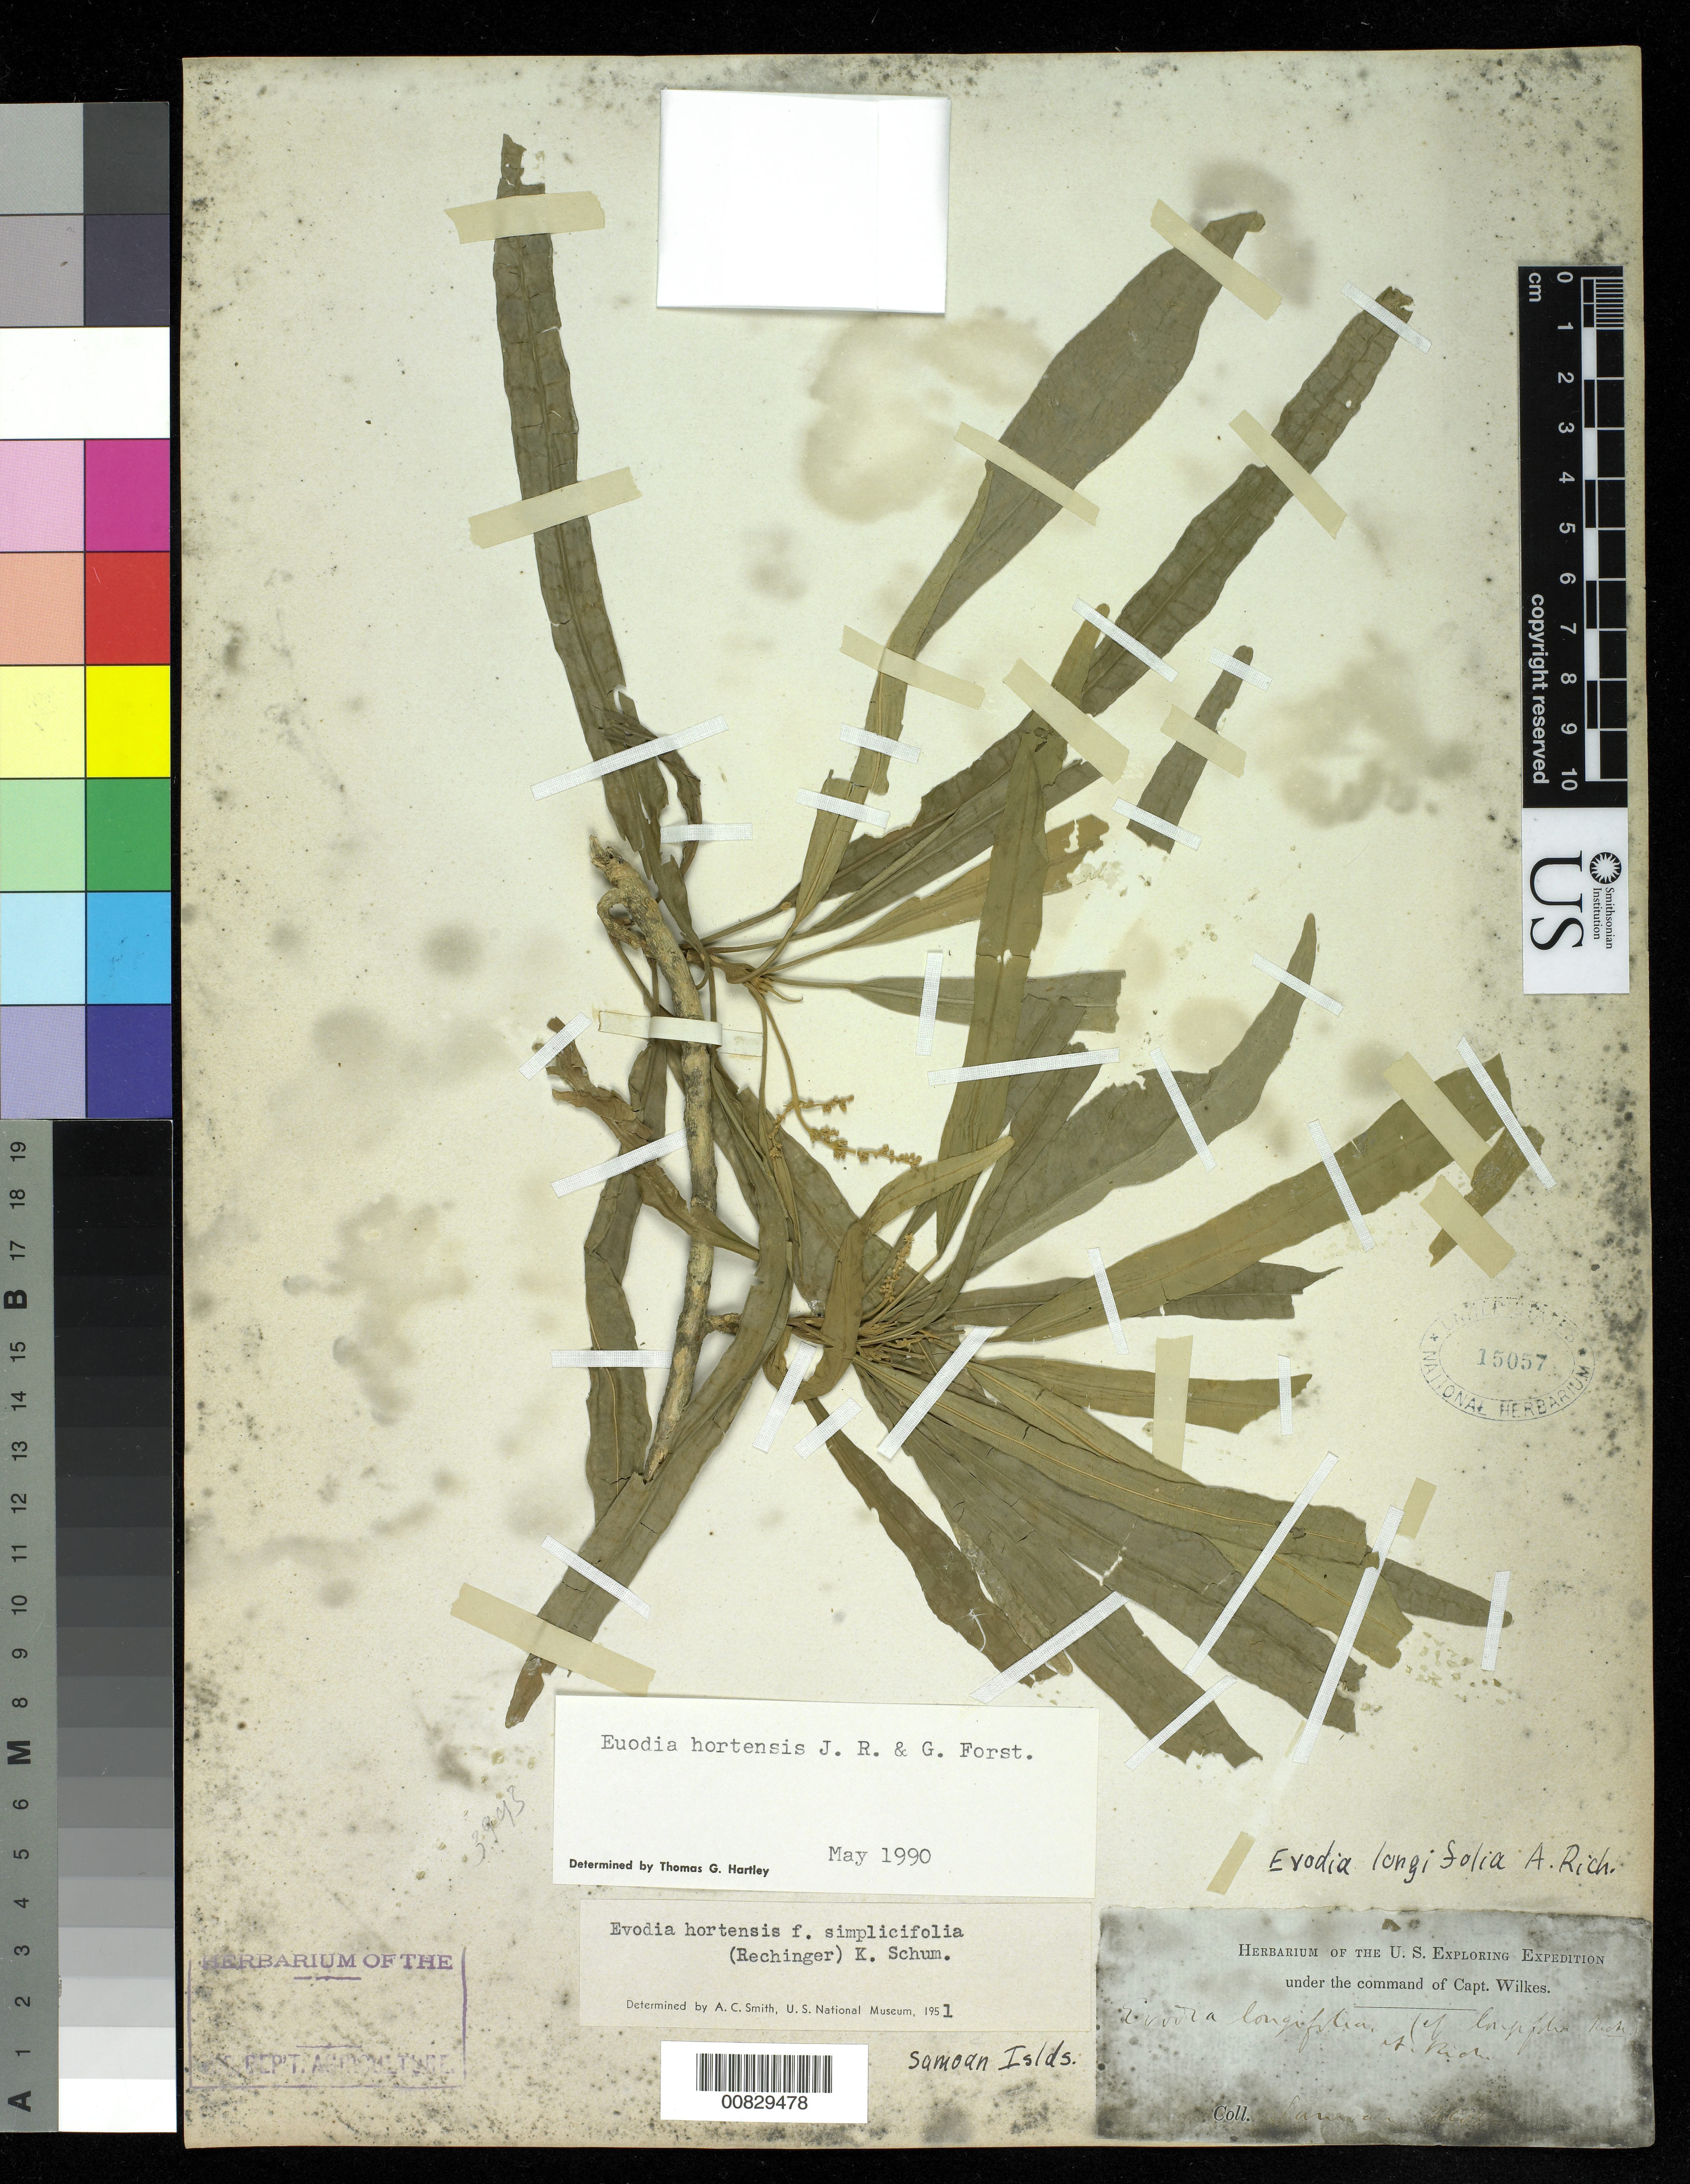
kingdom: Plantae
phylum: Tracheophyta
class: Magnoliopsida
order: Sapindales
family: Rutaceae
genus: Euodia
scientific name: Euodia longifolia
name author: A. Rich.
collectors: Wilkes Explor. Exped.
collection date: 1838/1842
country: American Samoa / Samoa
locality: Samoan Islands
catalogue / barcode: US 15057